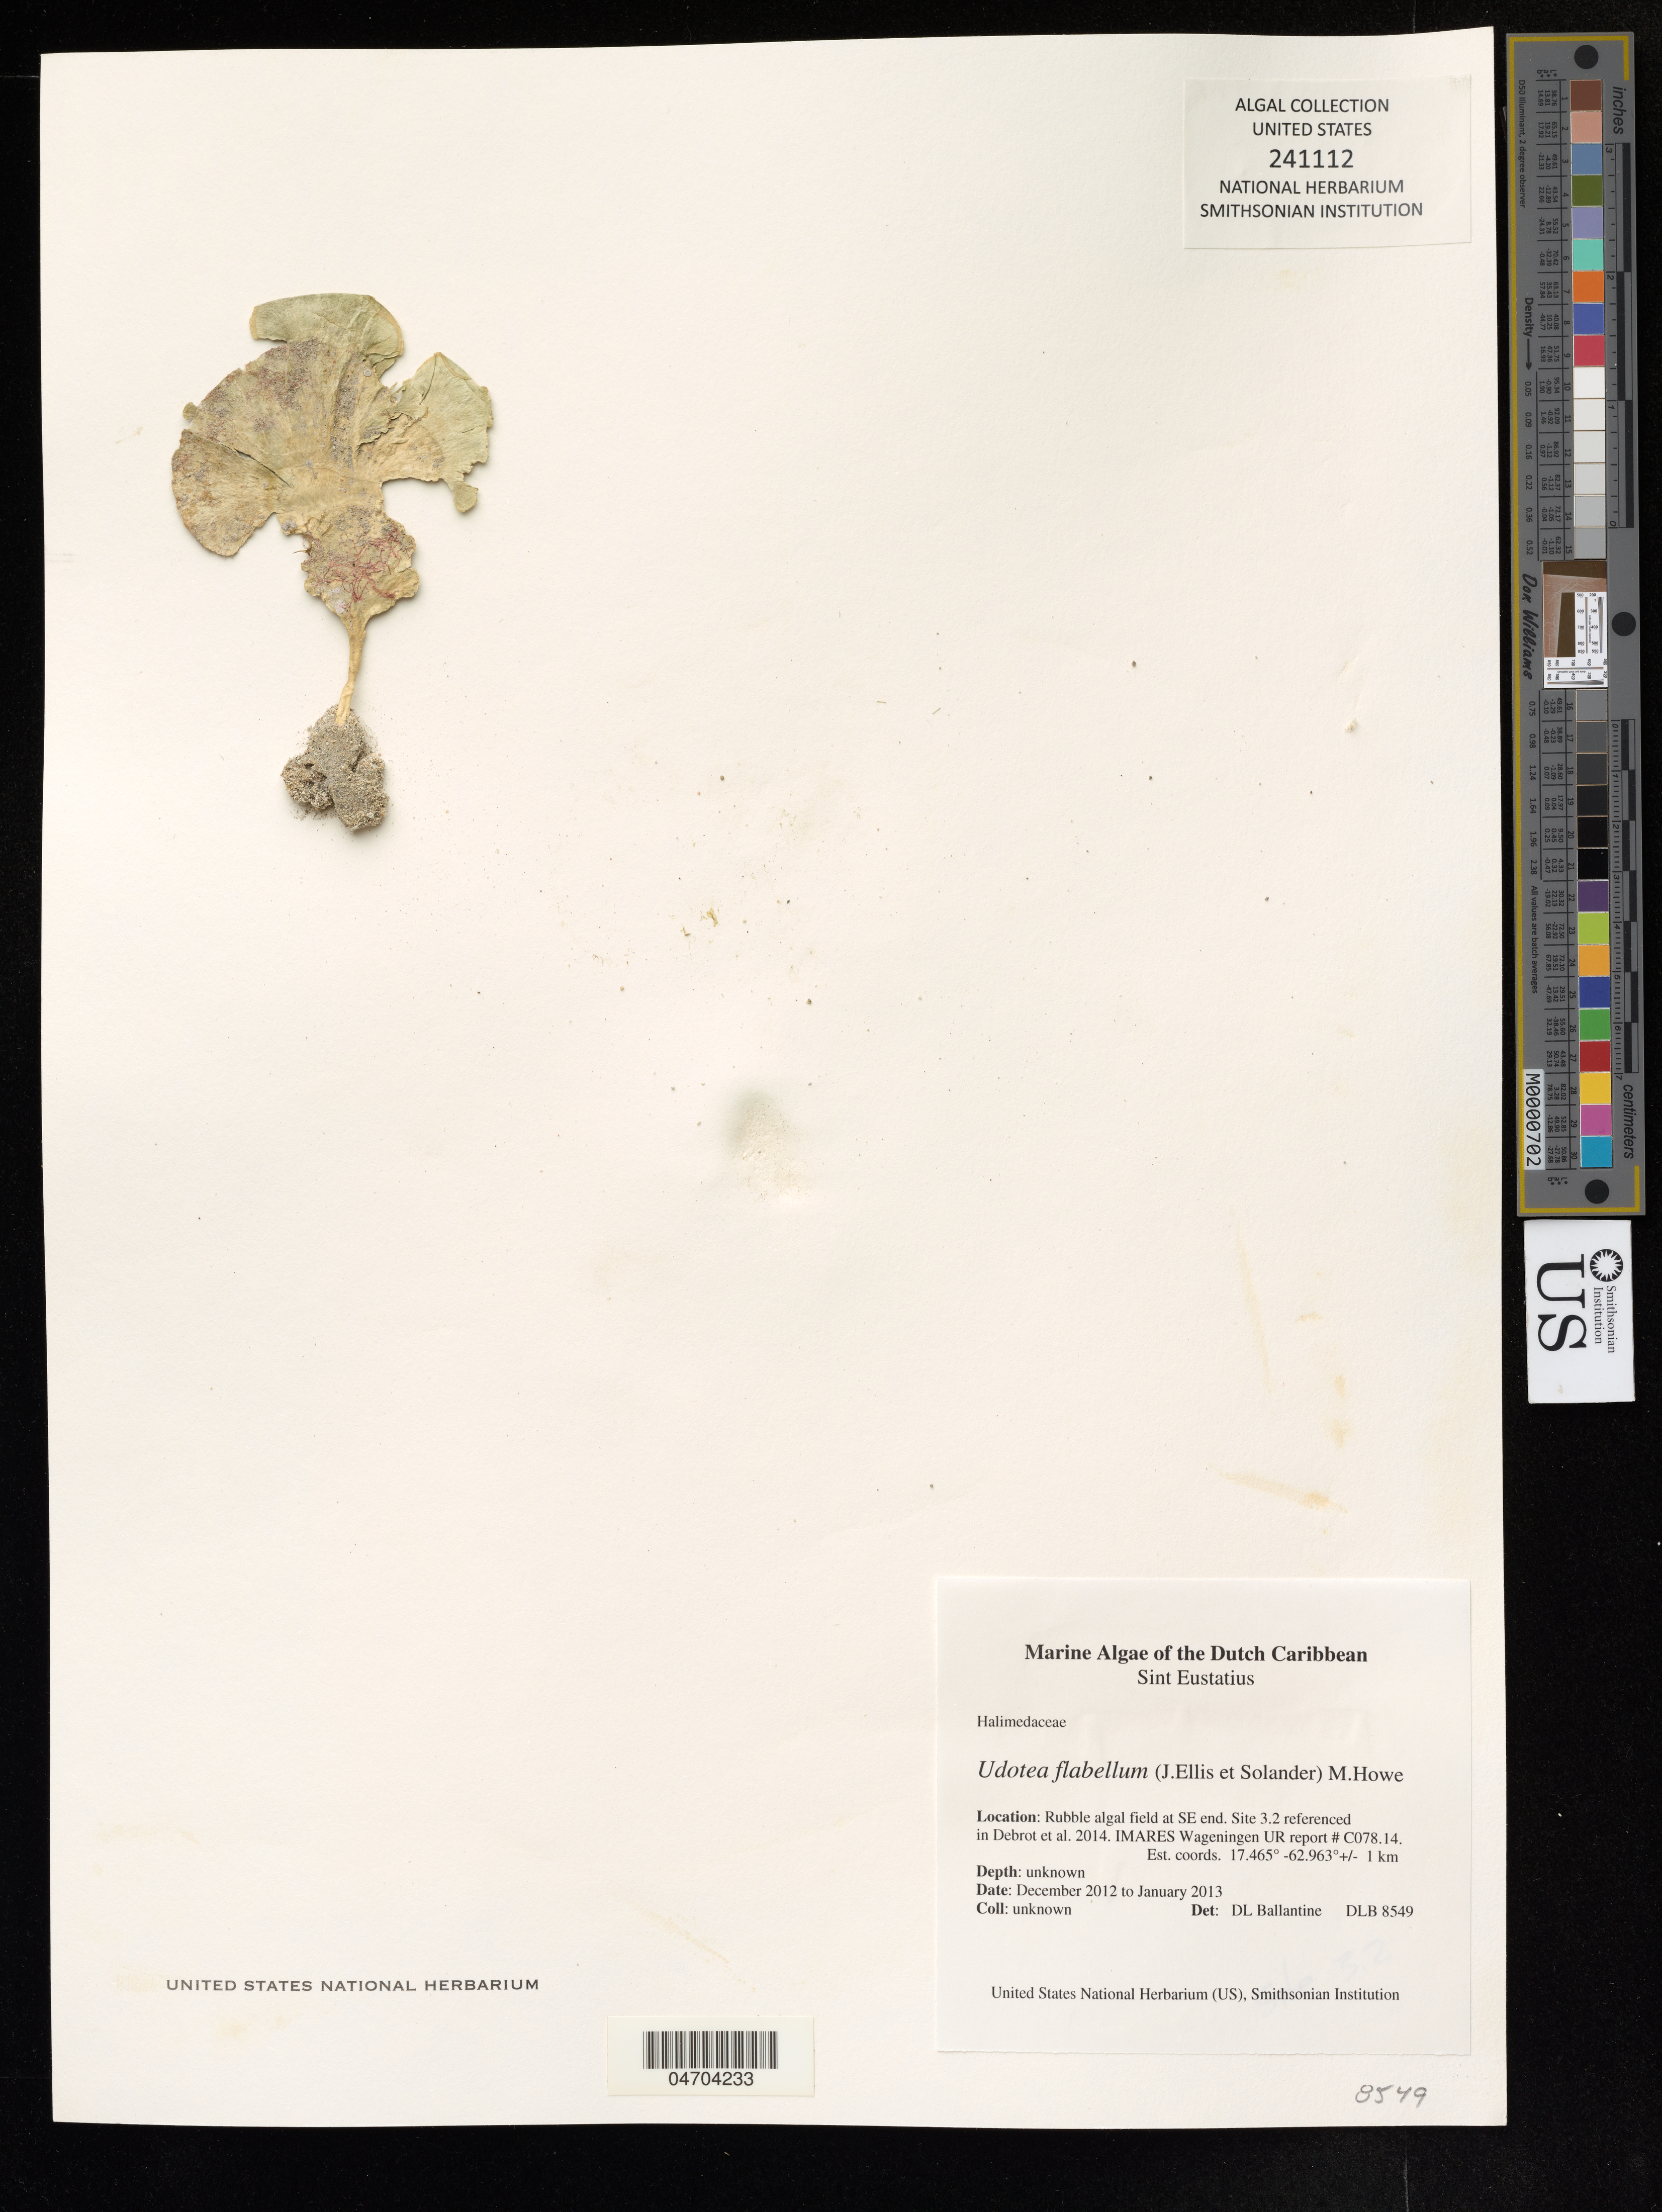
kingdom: Plantae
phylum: Chlorophyta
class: Ulvophyceae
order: Bryopsidales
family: Udoteaceae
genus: Udotea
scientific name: Udotea flabellum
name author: (J. Ellis & Sol.) M. Howe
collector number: DLB 8549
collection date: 2012-12/2013-01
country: Netherlands Antilles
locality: The Dutch Caribbean, Rubble algal field at SE end. Site 3.2 referenced in Debrot et al.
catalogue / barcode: US 241112